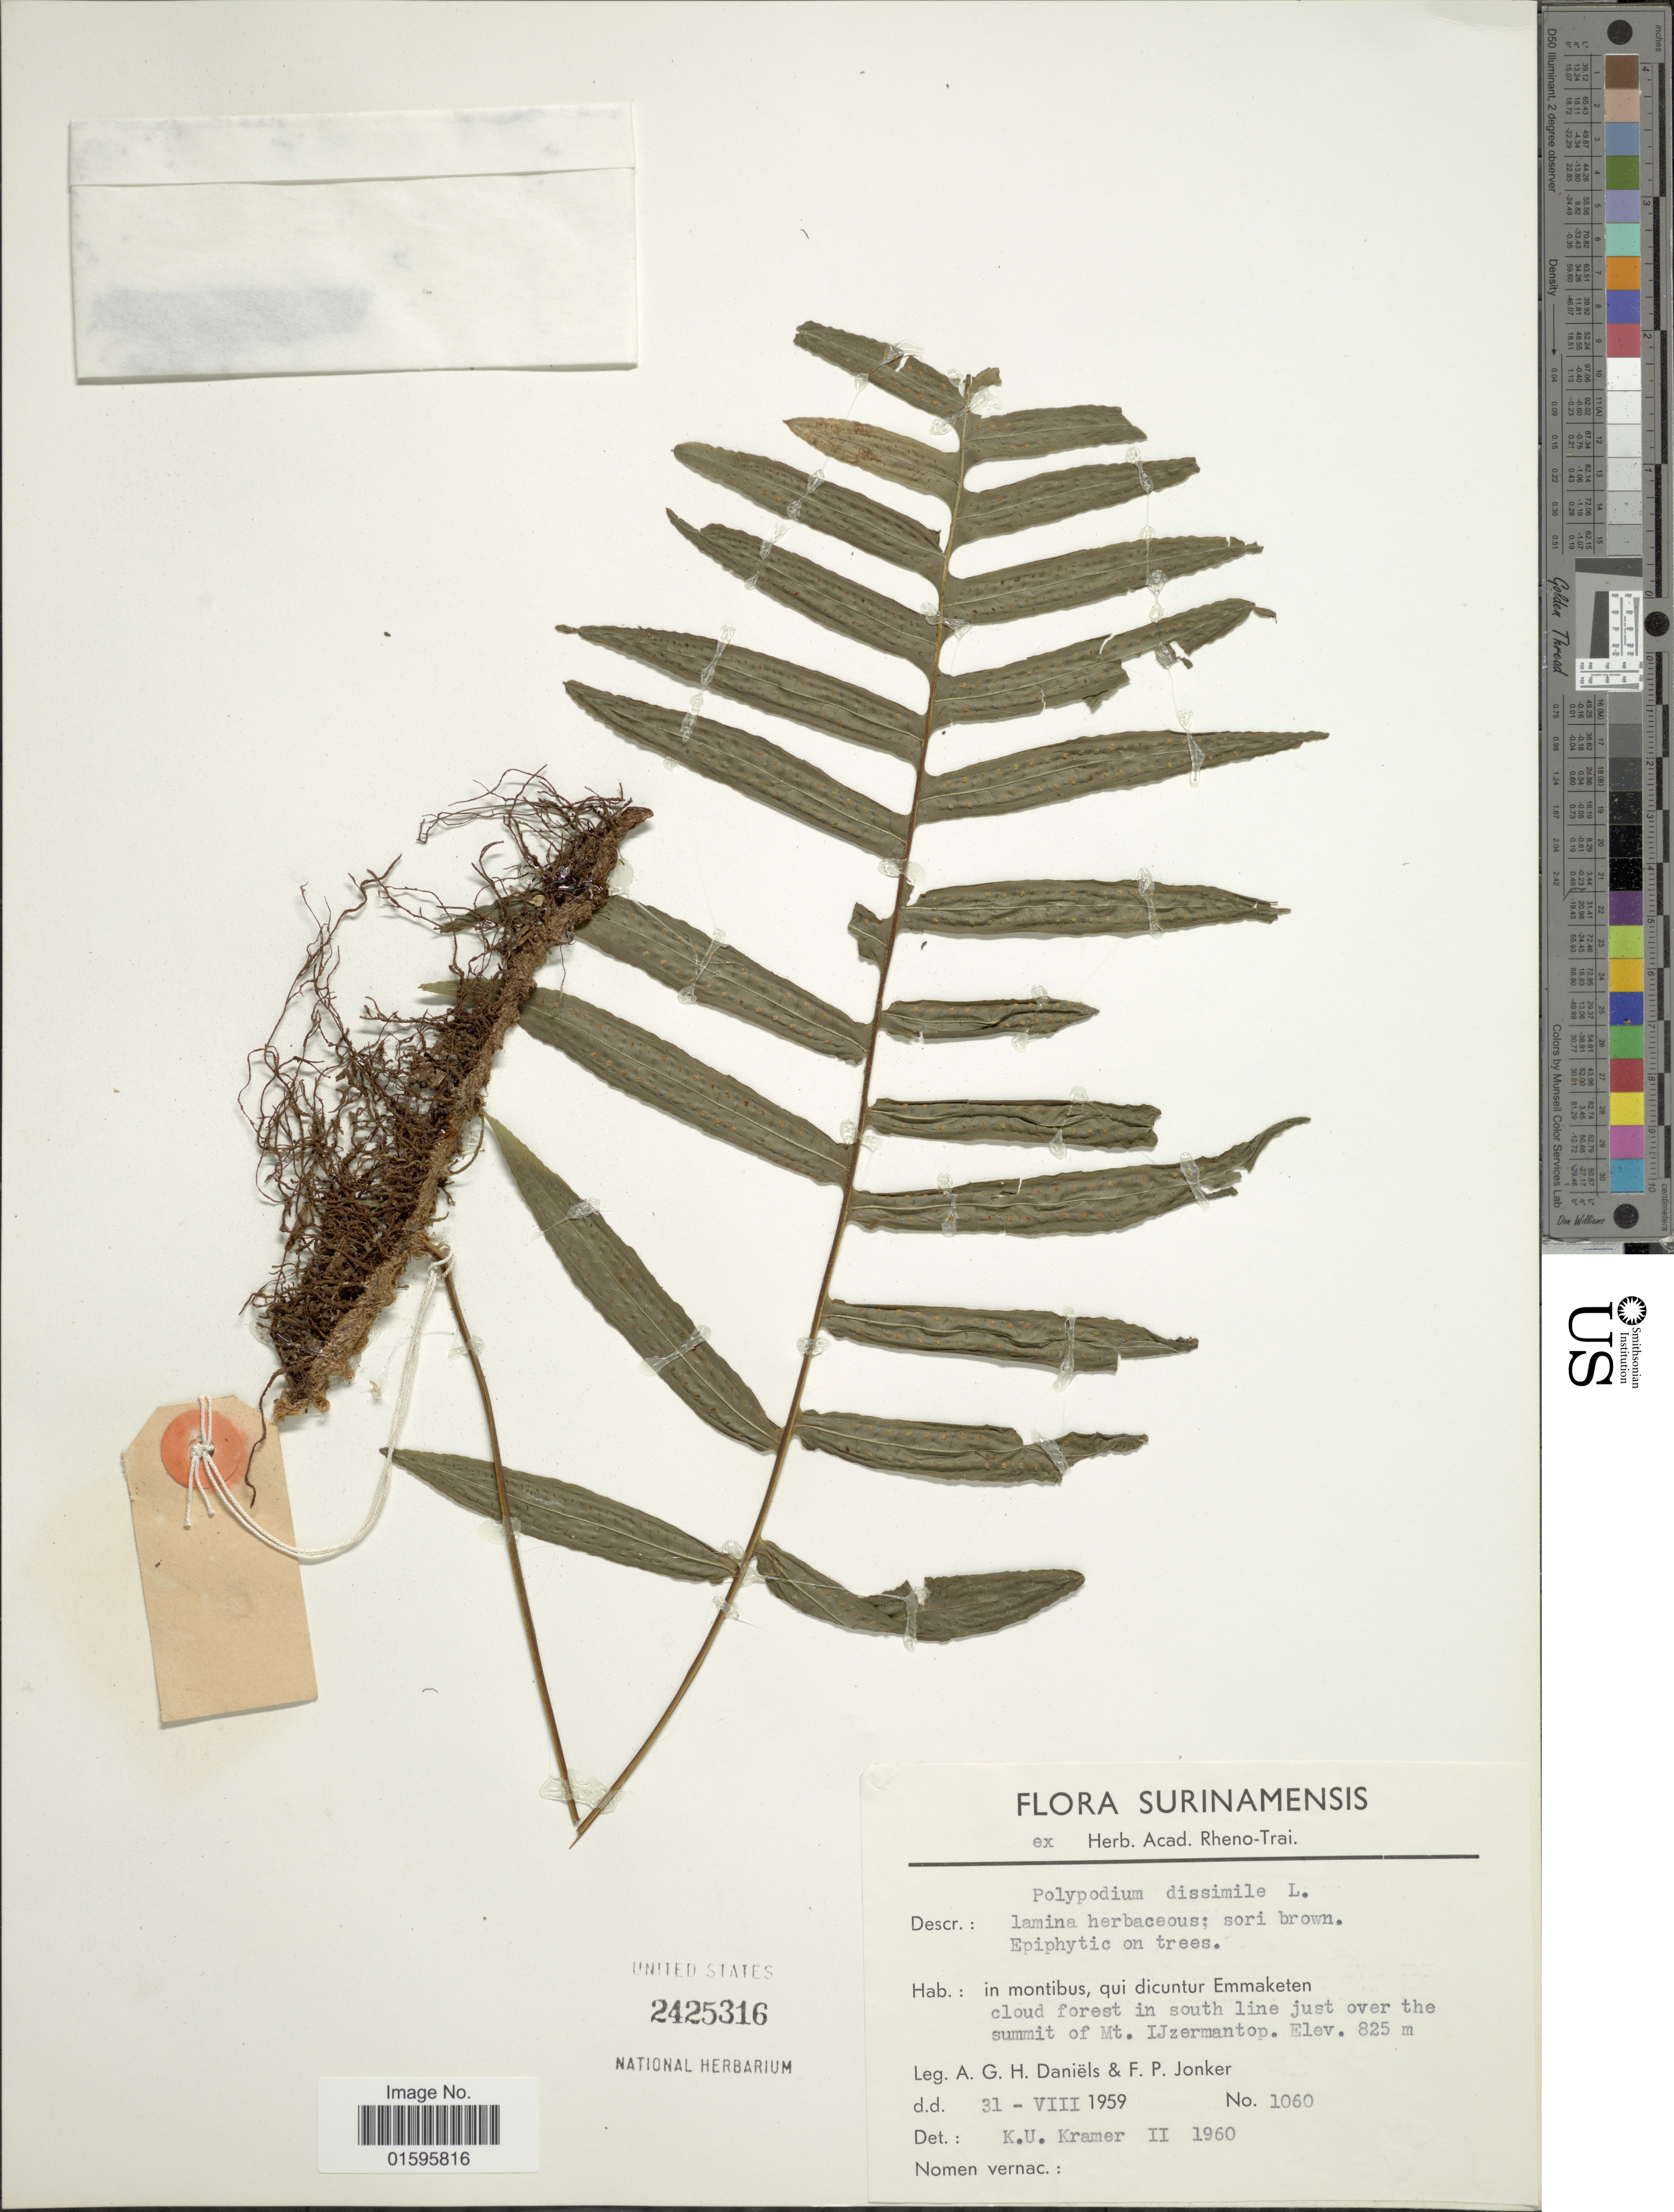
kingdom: Plantae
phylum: Tracheophyta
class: Polypodiopsida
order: Polypodiales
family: Polypodiaceae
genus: Polypodium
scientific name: Polypodium dulce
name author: Poir.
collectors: A. Daniëls & F. P. Jonker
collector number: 1060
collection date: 1959-08-31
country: Suriname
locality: Surinamensis, qui dicuntur Emmaketen, just over the summit of Mt. Ijzermantop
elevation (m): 825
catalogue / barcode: US 2425316